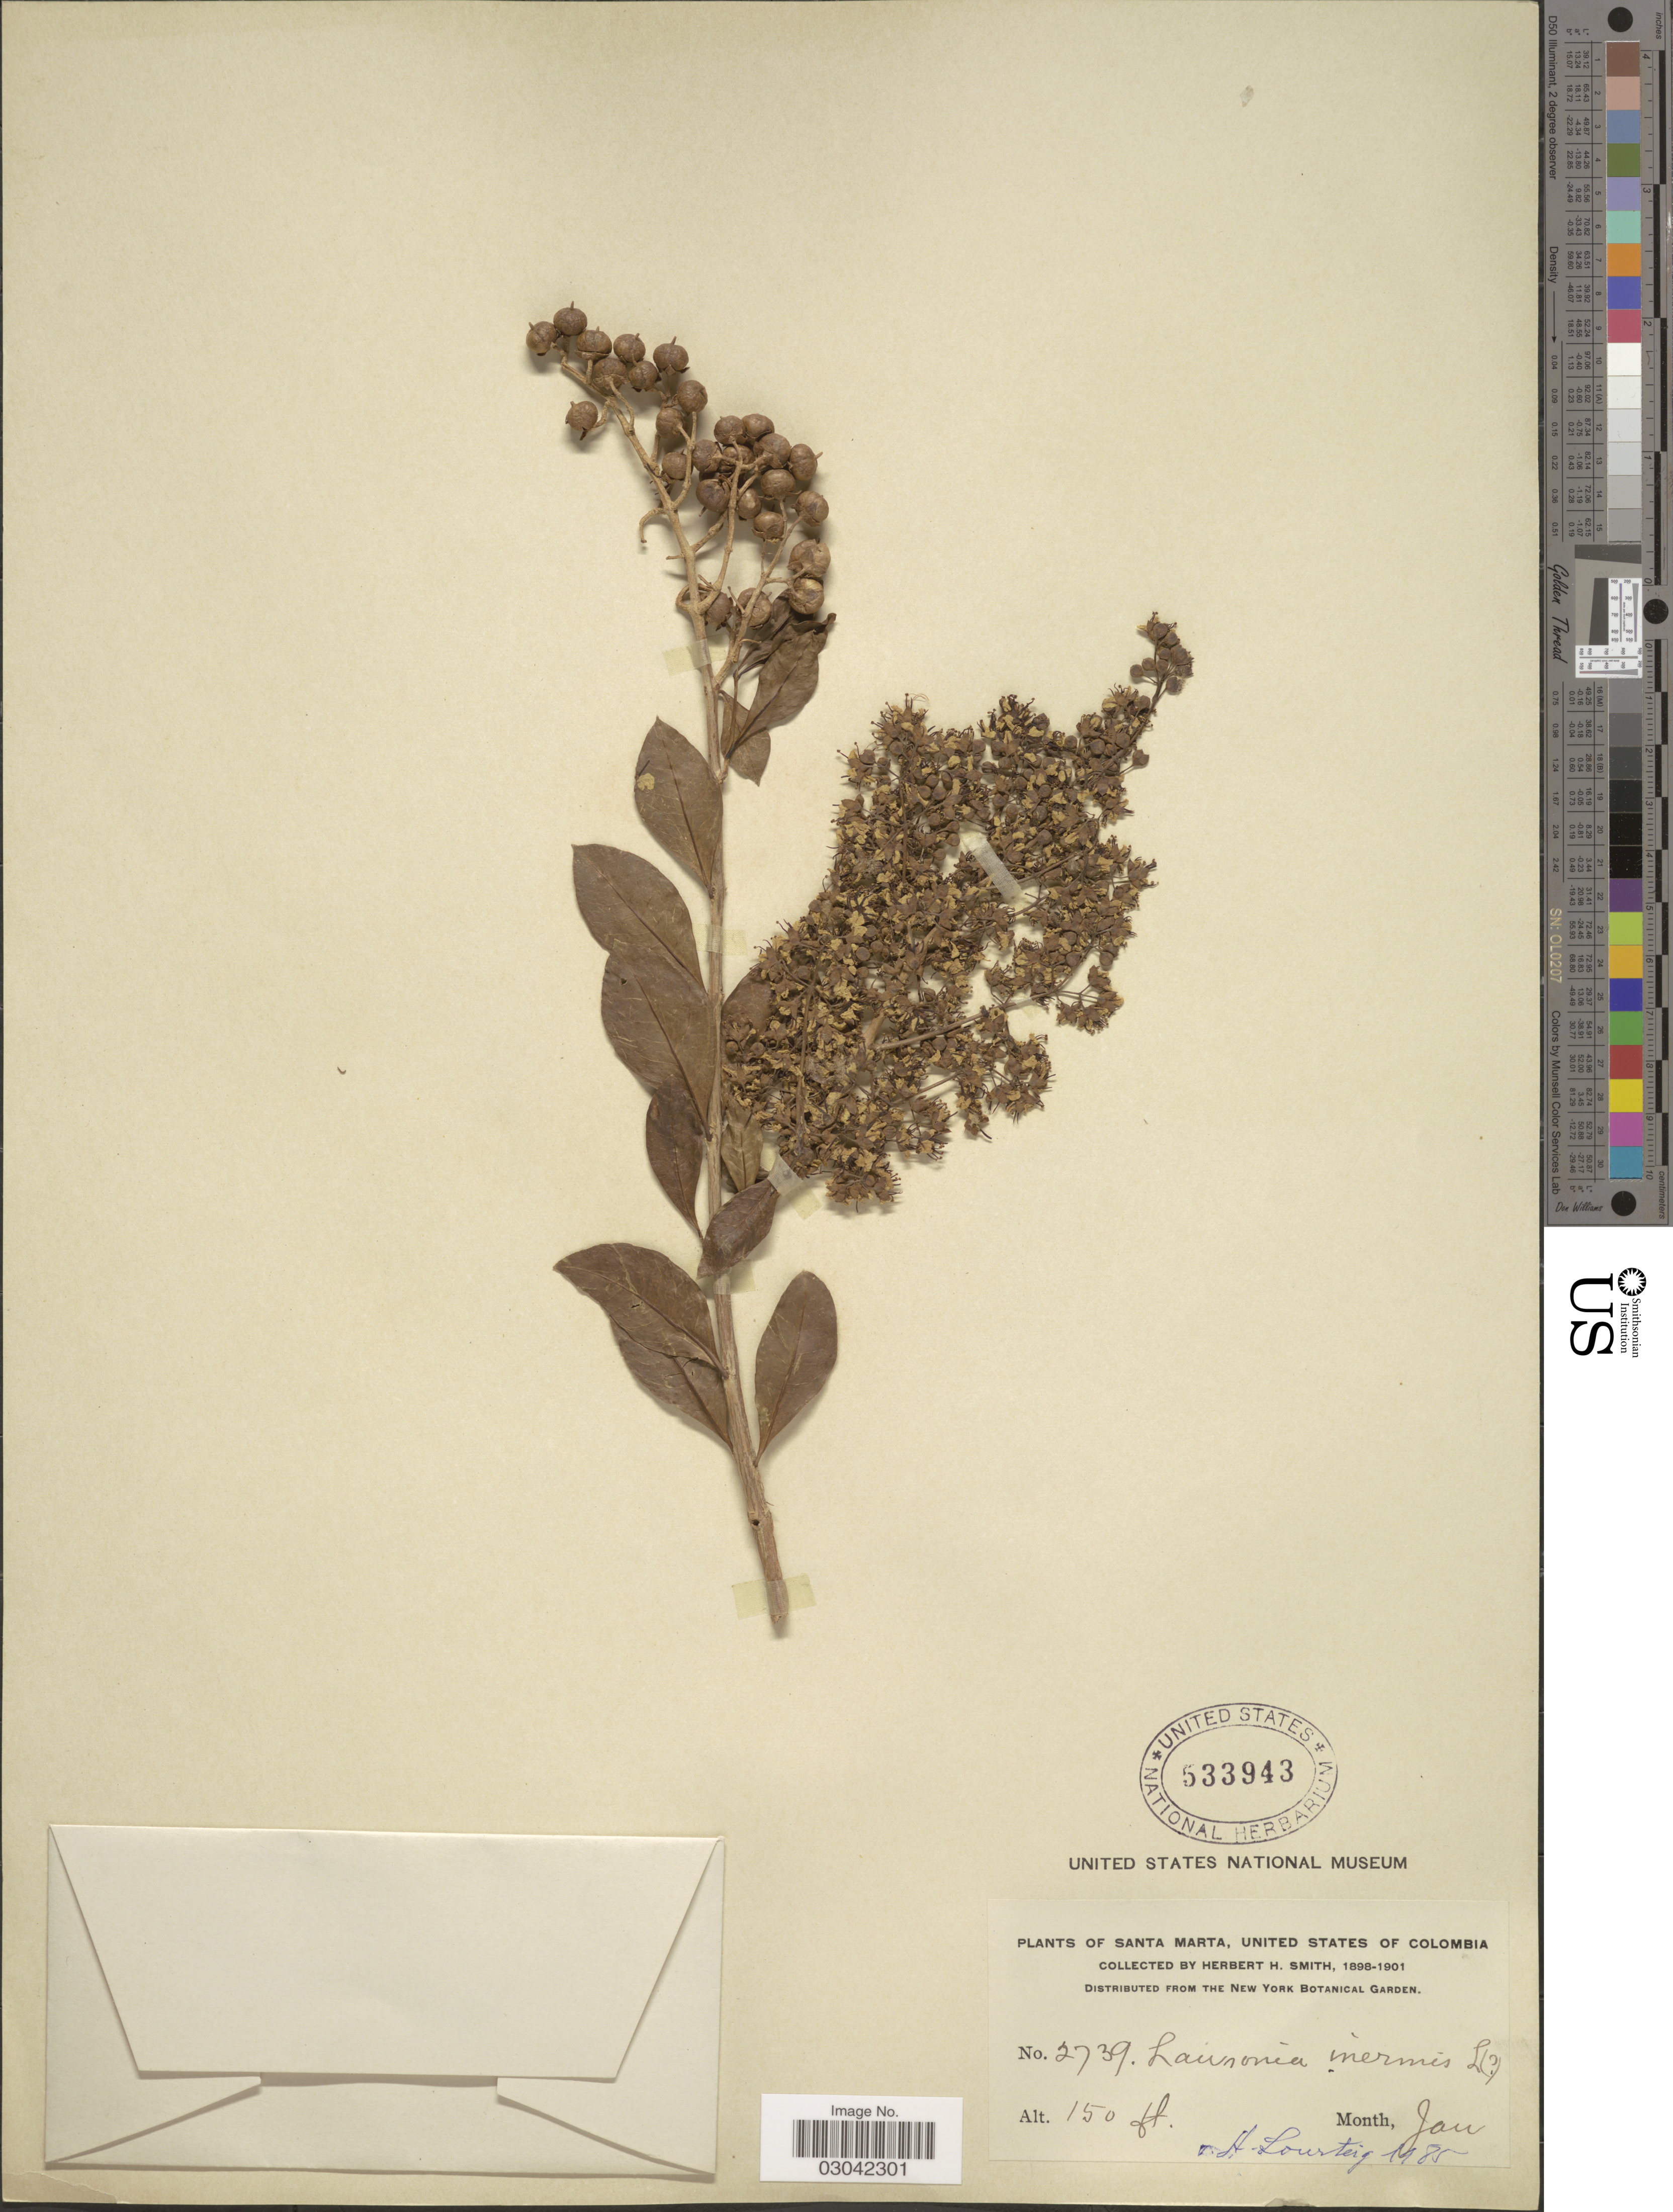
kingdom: Plantae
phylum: Tracheophyta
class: Magnoliopsida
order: Myrtales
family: Lythraceae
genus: Lawsonia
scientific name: Lawsonia inermis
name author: L.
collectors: Herbert H. Smith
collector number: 2739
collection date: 1898-01/1901-01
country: Colombia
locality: Santa Marta, United States of Colombia.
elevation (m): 46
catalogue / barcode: US 533943